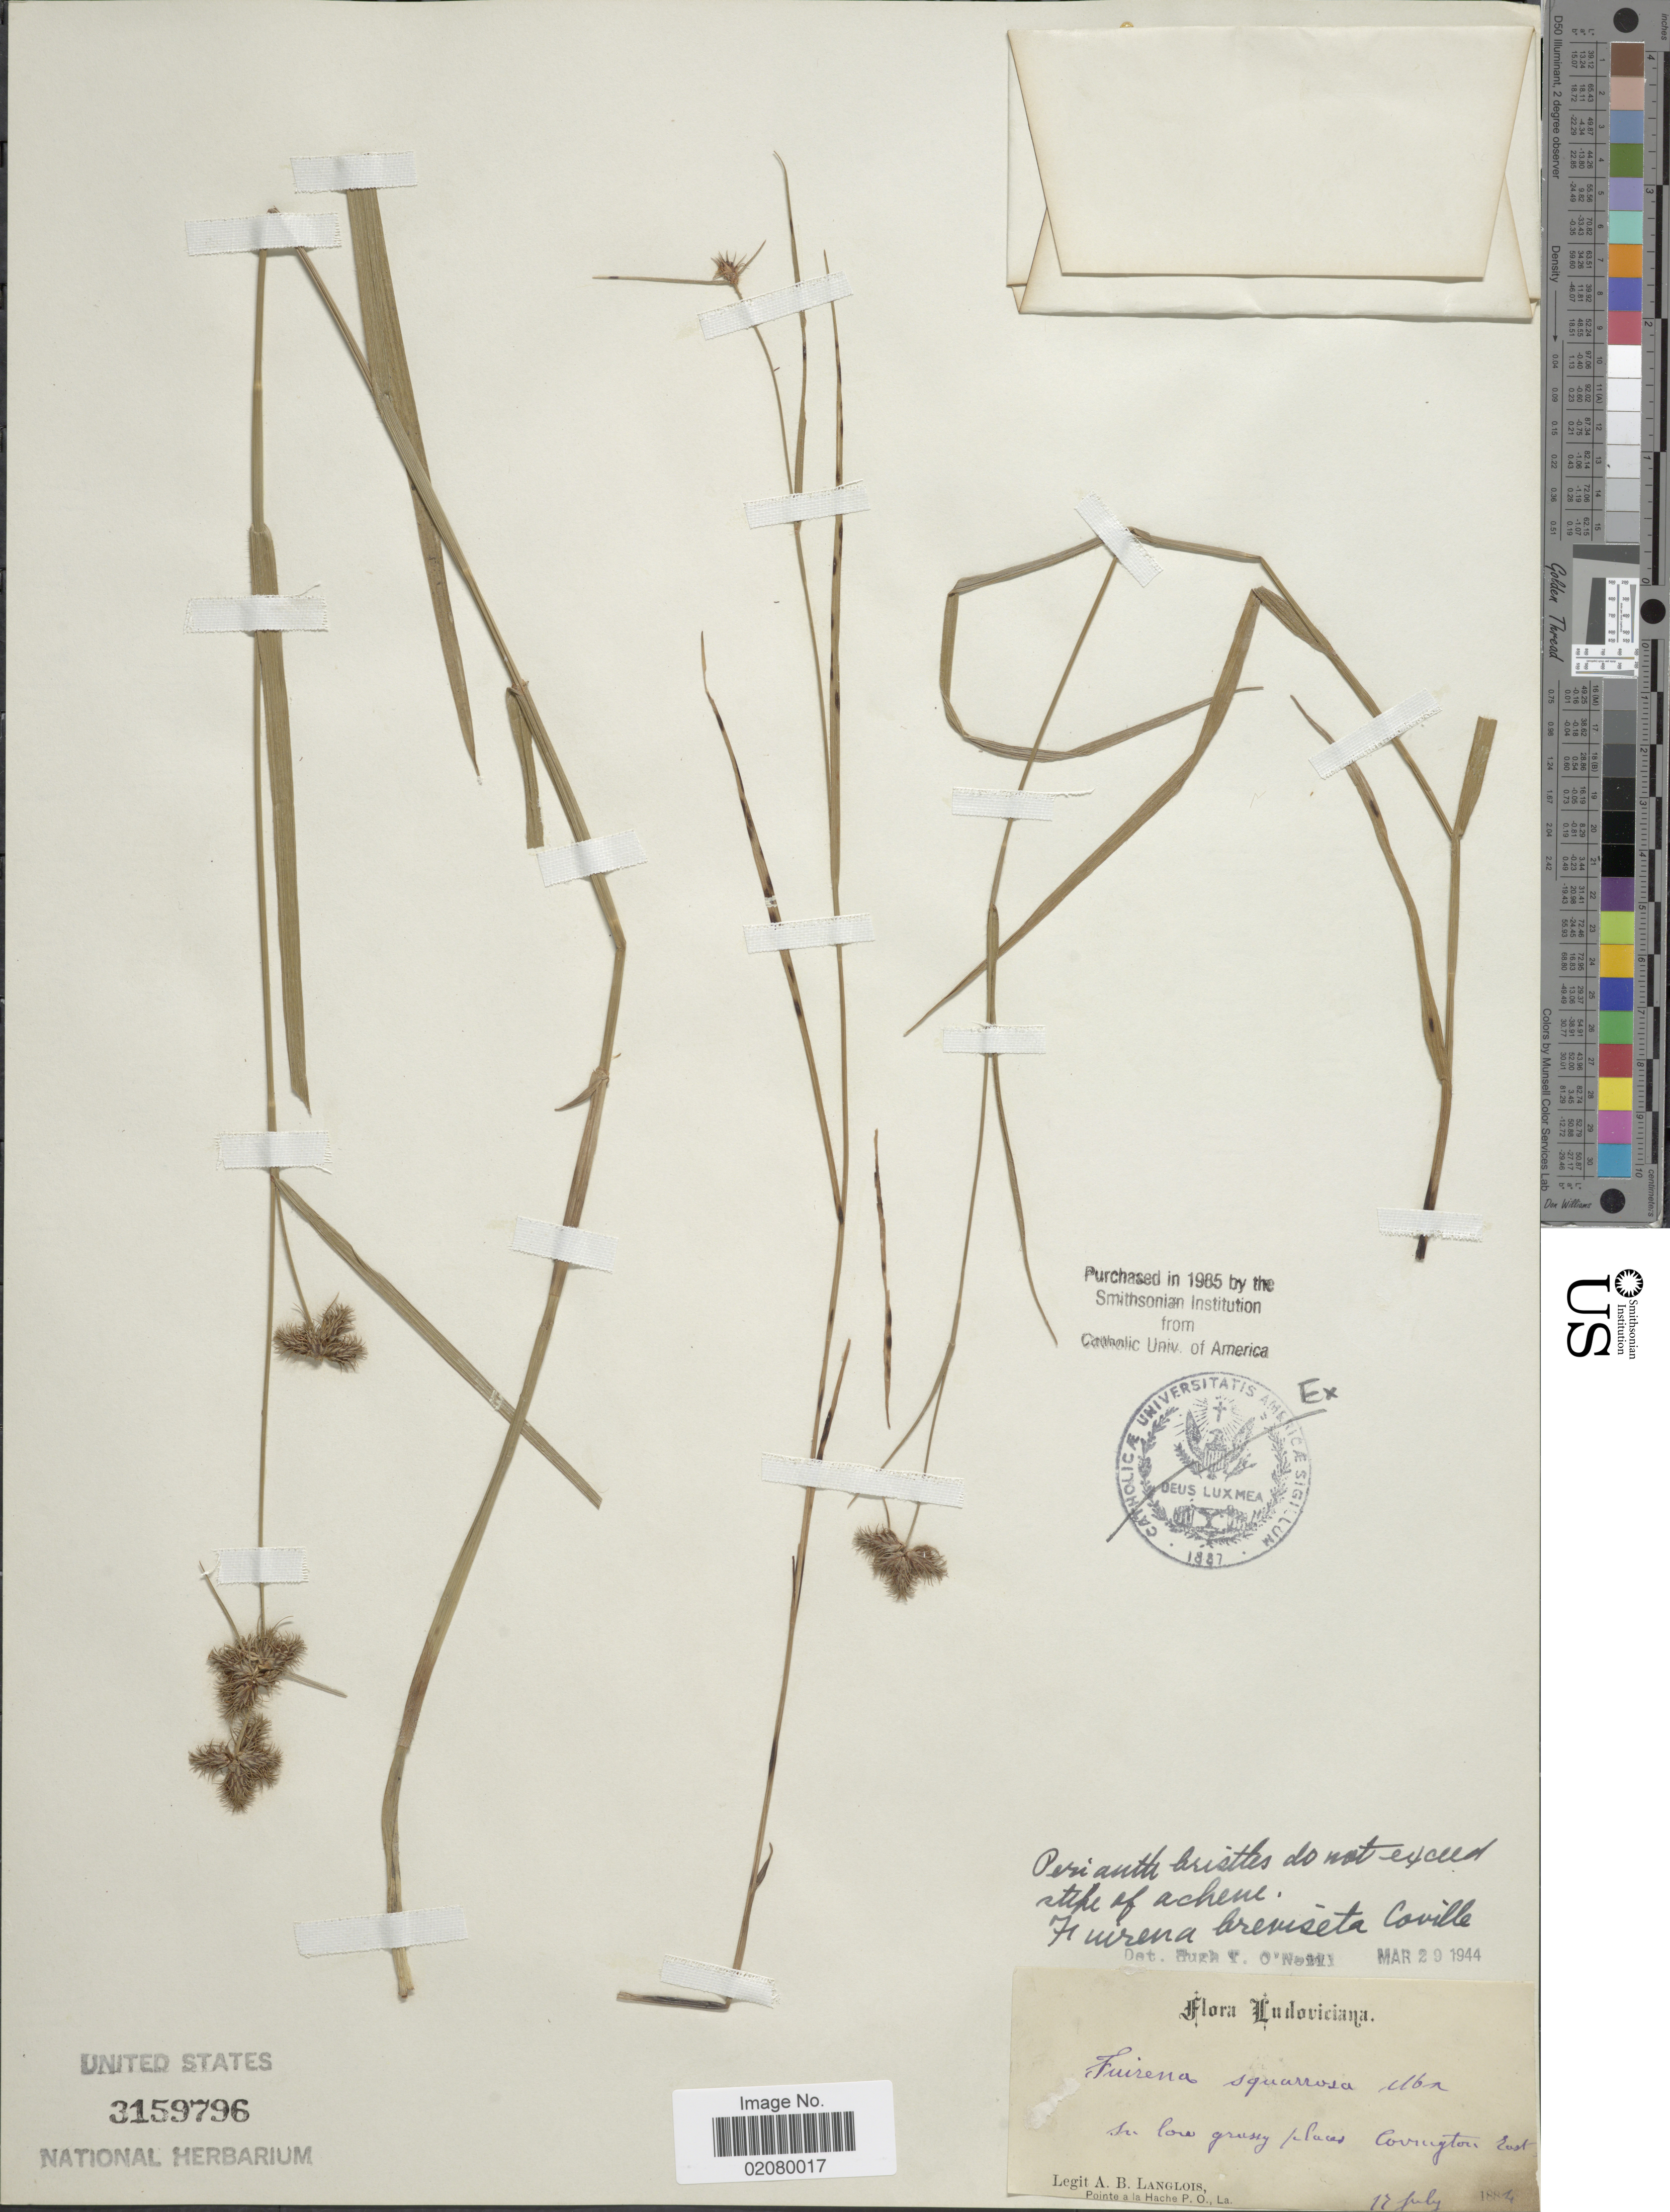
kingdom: Plantae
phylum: Tracheophyta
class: Liliopsida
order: Poales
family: Cyperaceae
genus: Fuirena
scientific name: Fuirena squarrosa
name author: Michx.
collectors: A. Langlois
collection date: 1884-07-17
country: United States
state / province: Louisiana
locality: In low grassy places, Covington Coast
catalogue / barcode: US 3159796